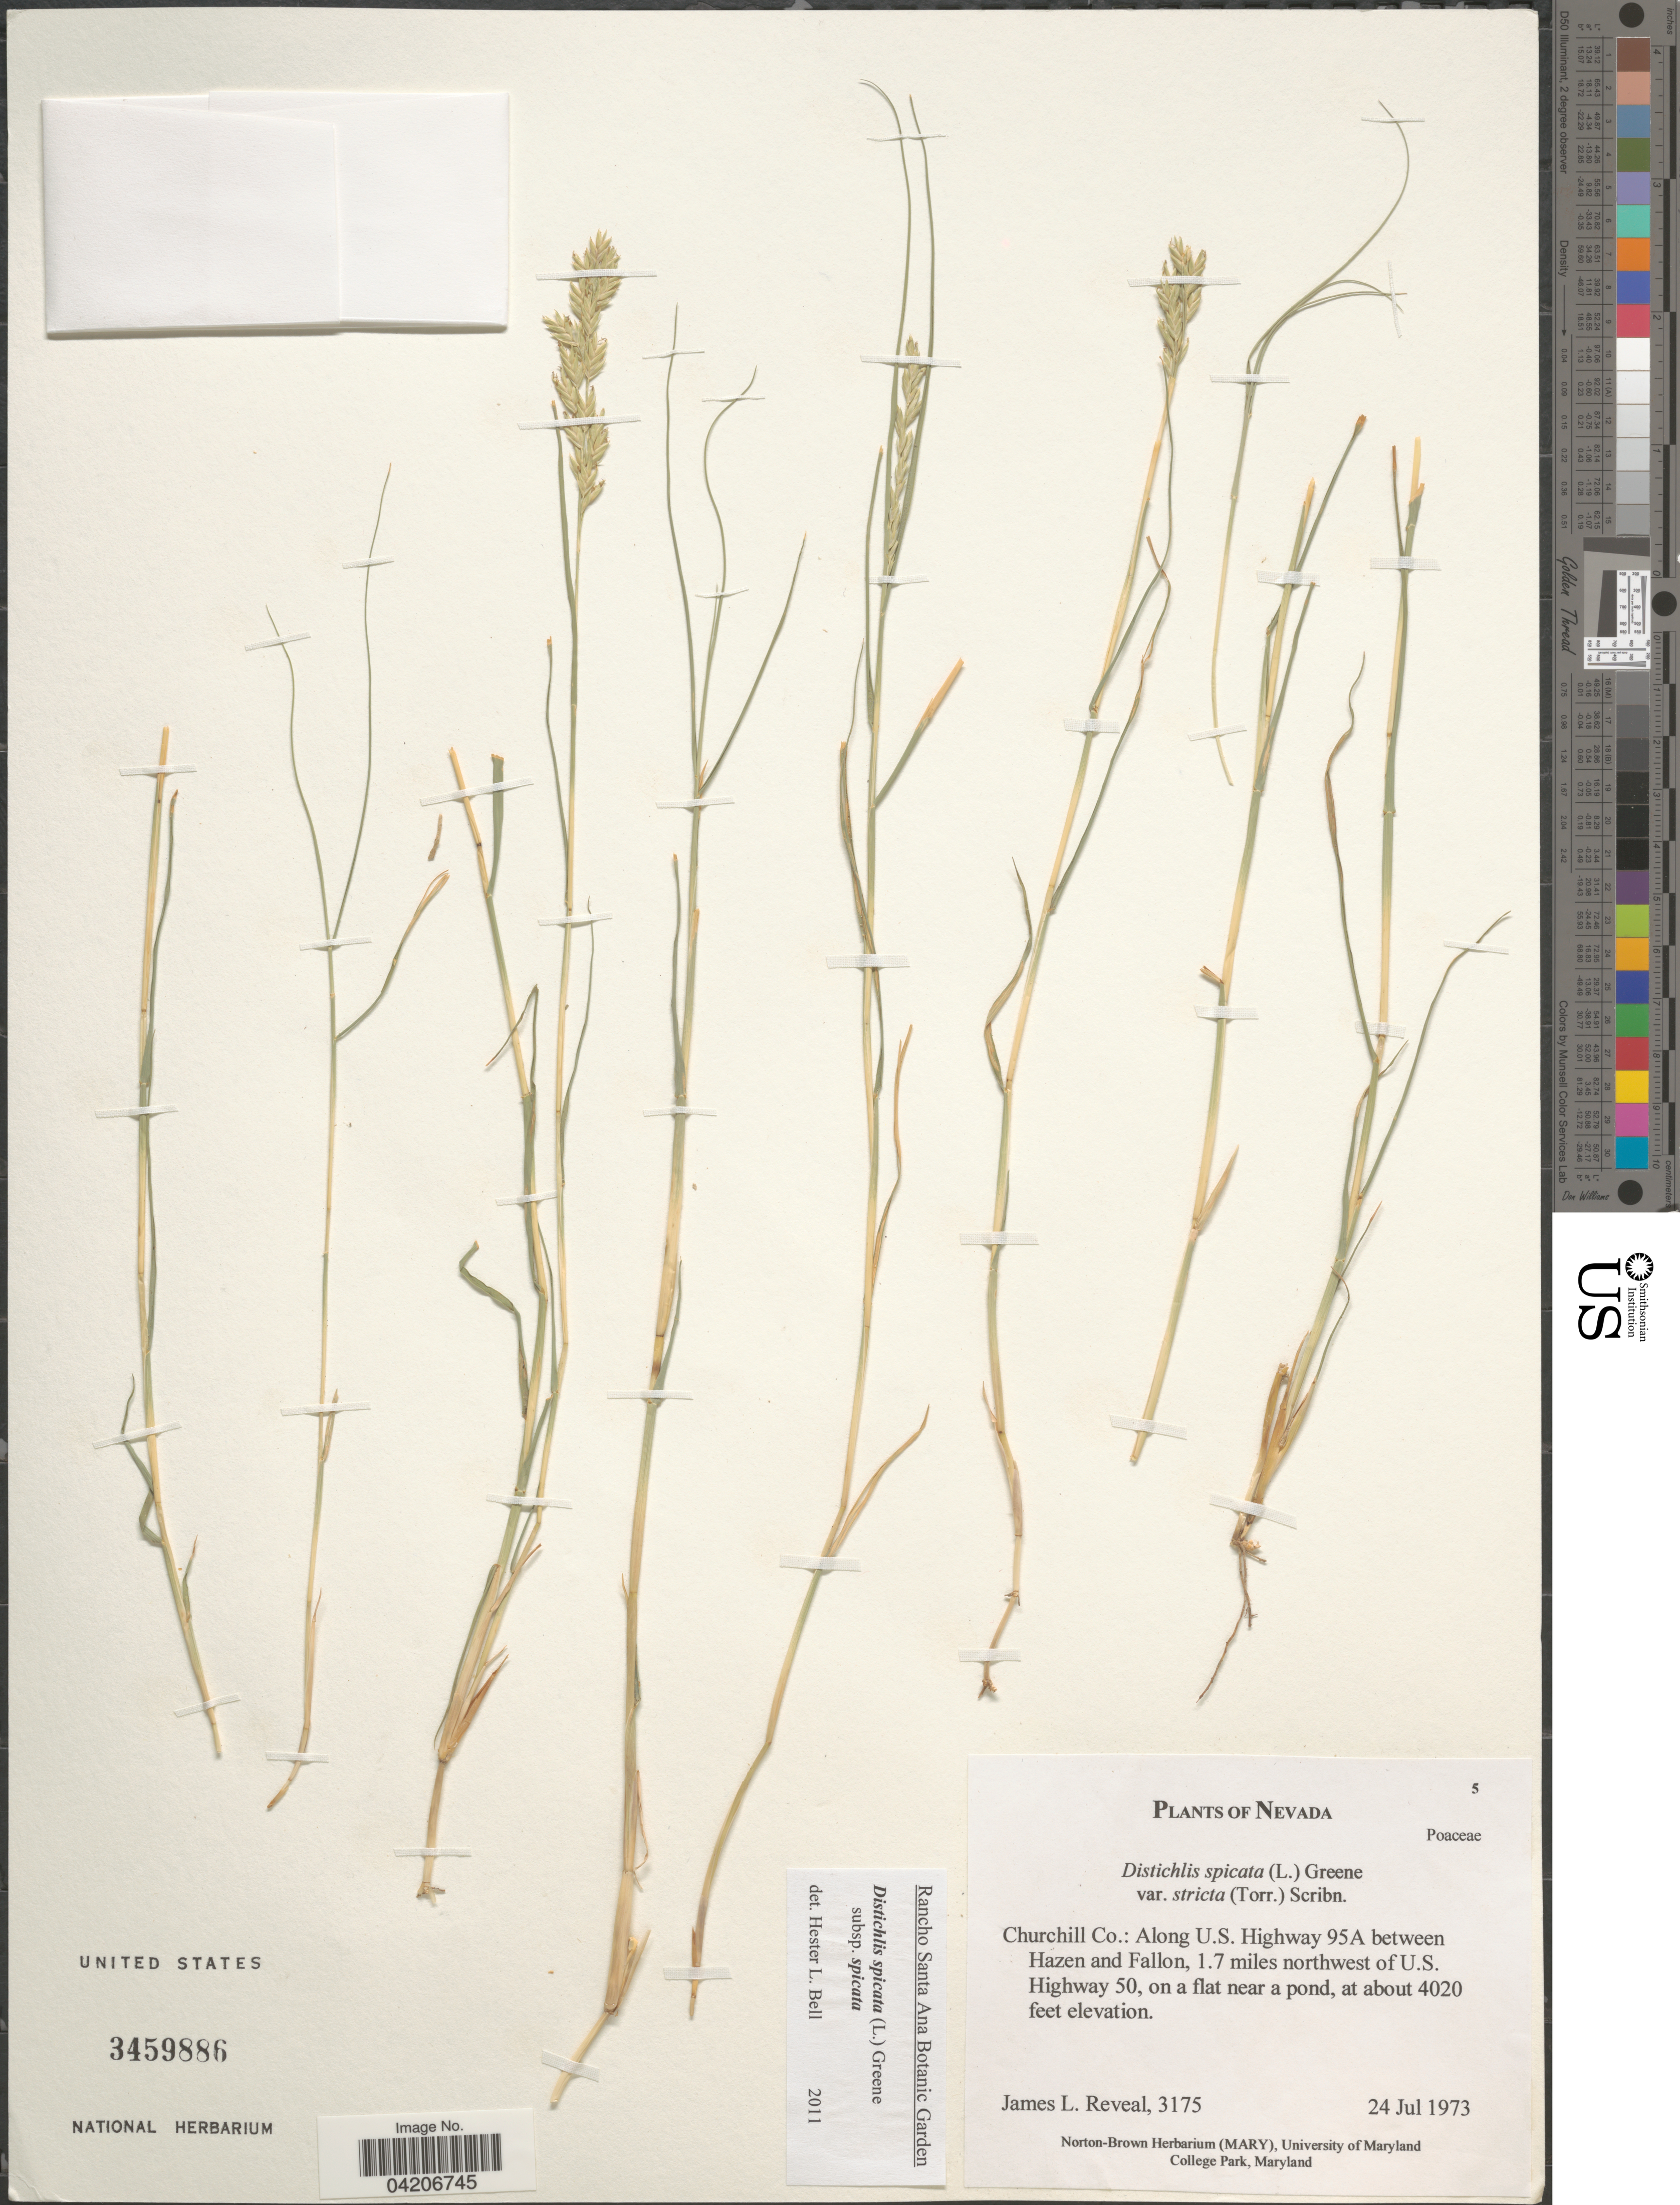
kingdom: Plantae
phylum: Tracheophyta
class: Liliopsida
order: Poales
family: Poaceae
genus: Distichlis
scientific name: Distichlis spicata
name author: (L.) Greene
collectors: J. L. Reveal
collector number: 3175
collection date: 1973-07-24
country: United States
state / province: Nevada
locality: Churchill Co.: Along U.S. Highway 95A between Hazen and Fallon, 1.7 miles northwest of U.S. Highway 50.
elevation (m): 1225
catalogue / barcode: US 3459886